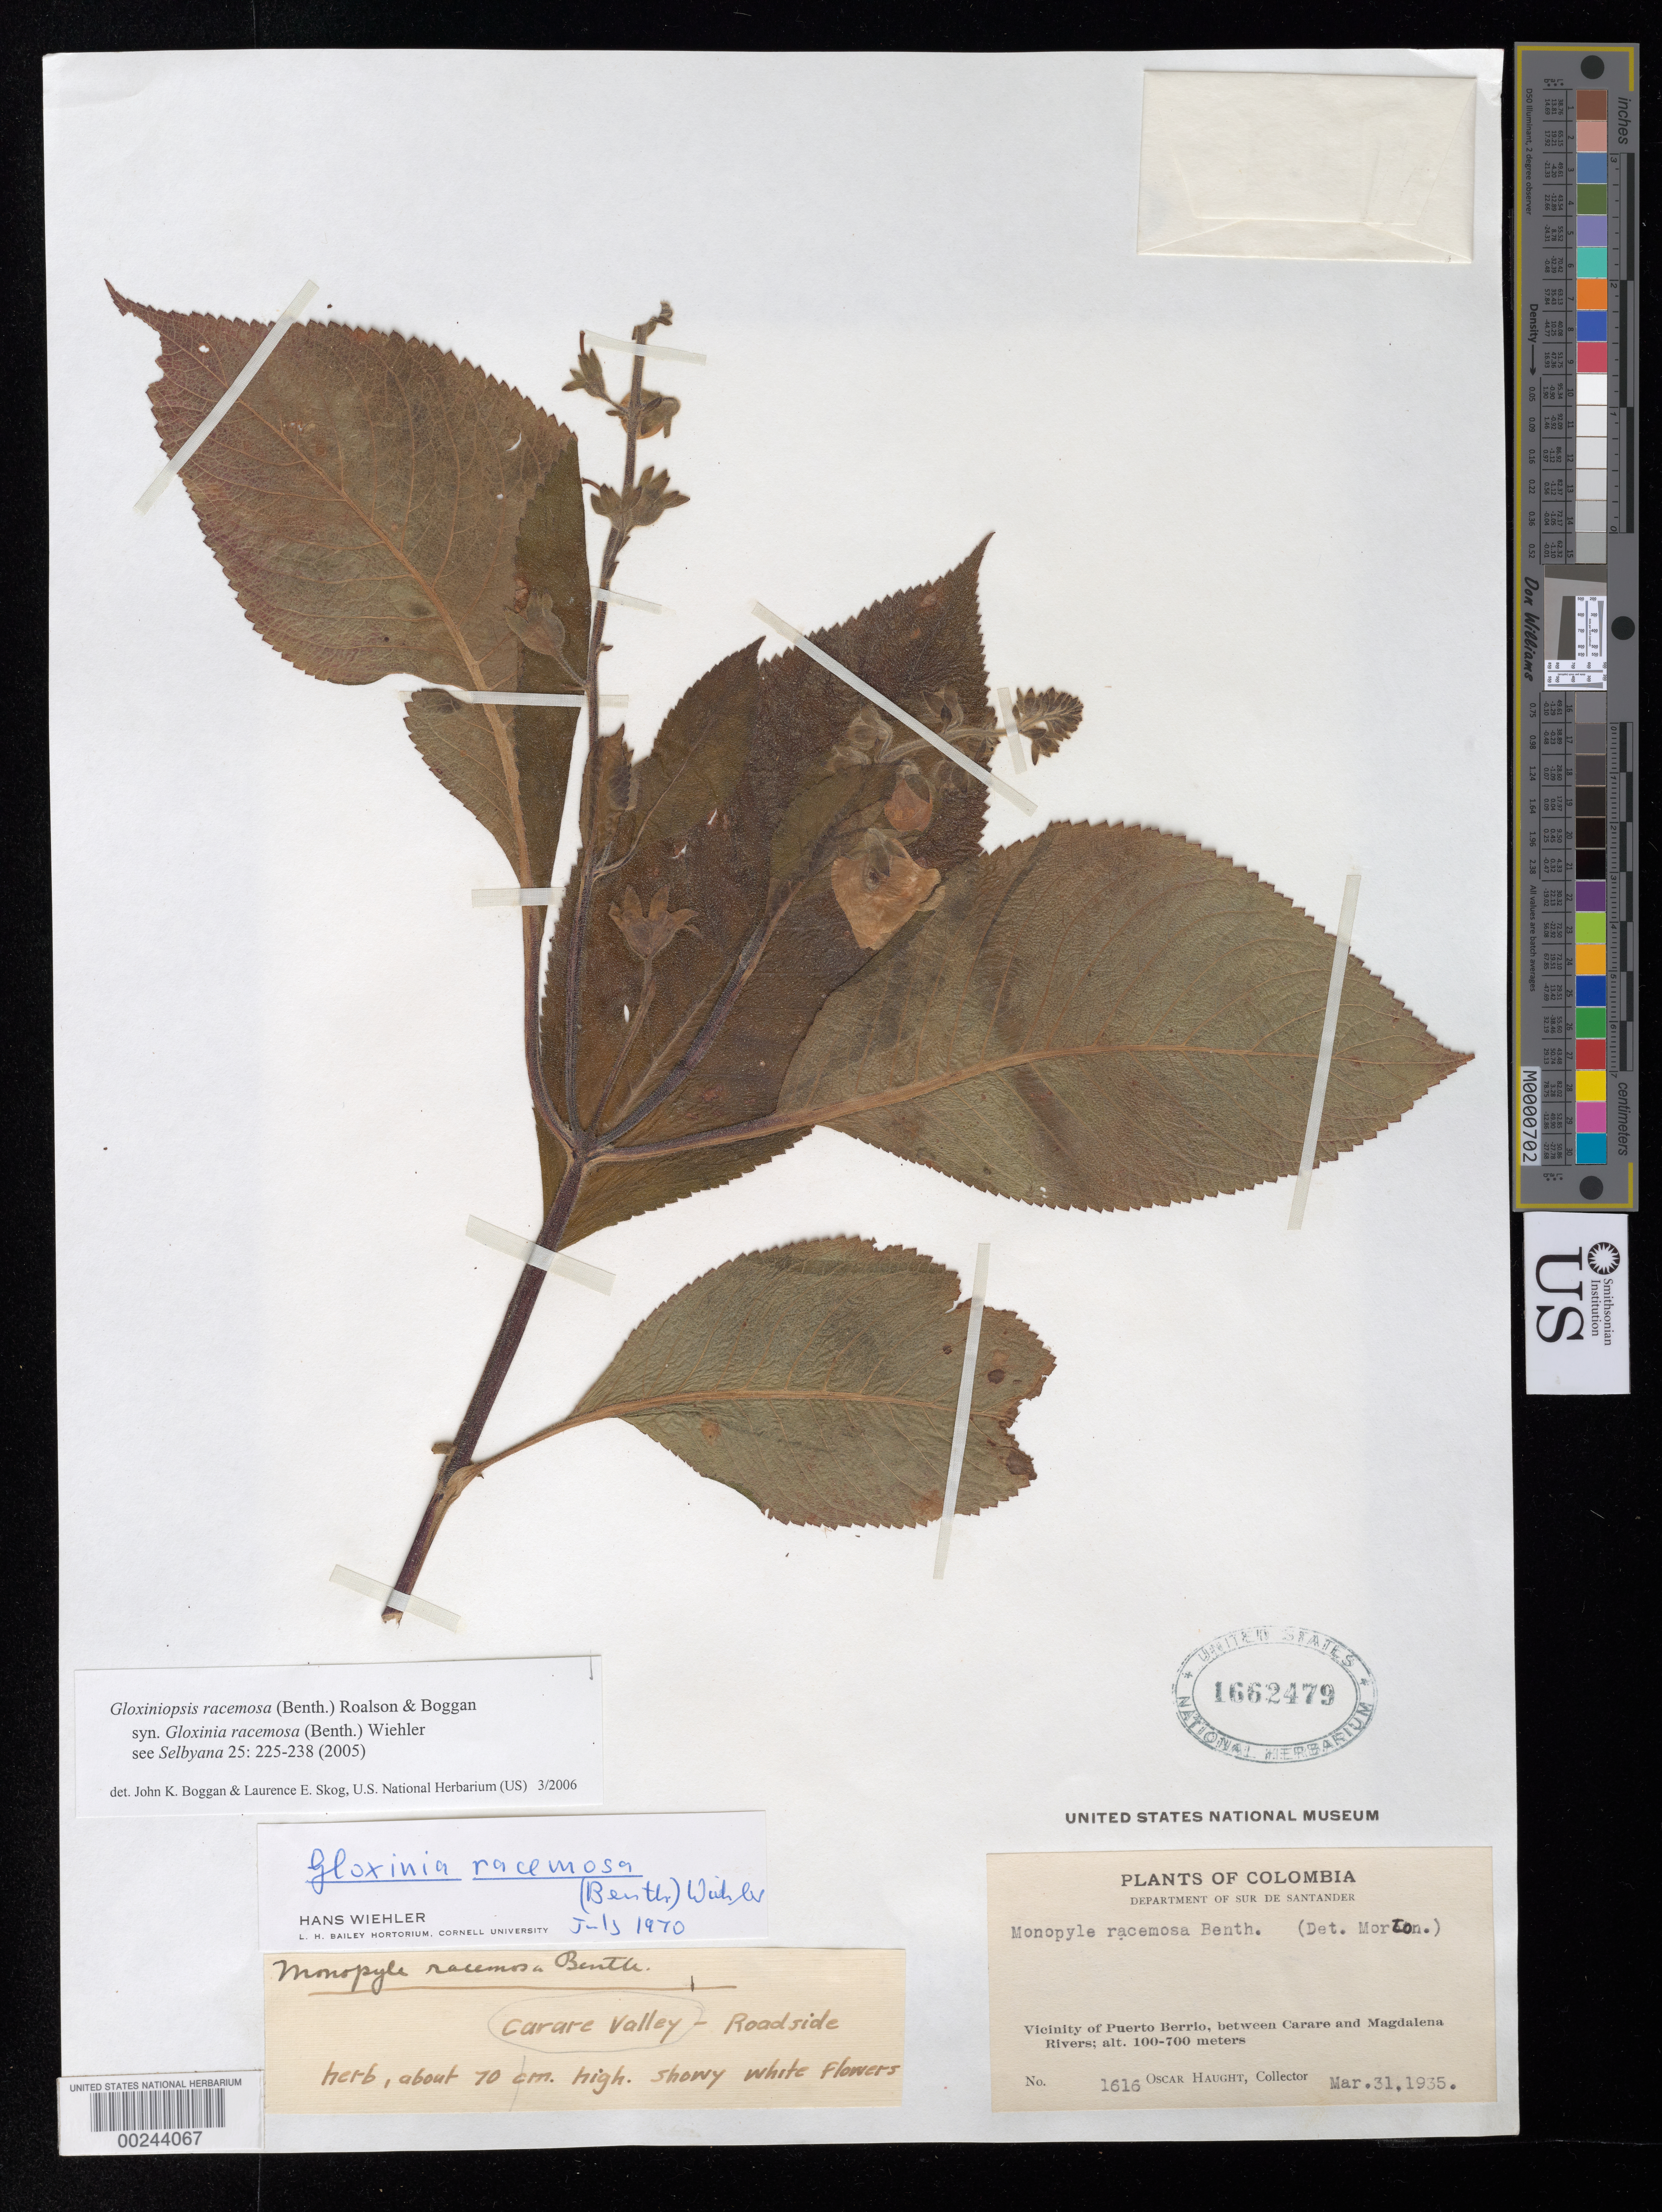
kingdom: Plantae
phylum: Tracheophyta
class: Magnoliopsida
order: Lamiales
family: Gesneriaceae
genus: Gloxiniopsis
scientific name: Gloxiniopsis racemosa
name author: (Benth.) Roalson & Boggan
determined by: Boggan, J. K.; Skog, L. E.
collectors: O. L. Haught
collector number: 1616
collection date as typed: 31 Mar 1935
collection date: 1935-03-31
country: Colombia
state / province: Santander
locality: Dept of Sur de Santander, vicinity of Puerto Berrio, between Carare and Magdalena rivers, Carare valley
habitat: Roadside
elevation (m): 100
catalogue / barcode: US 1662479